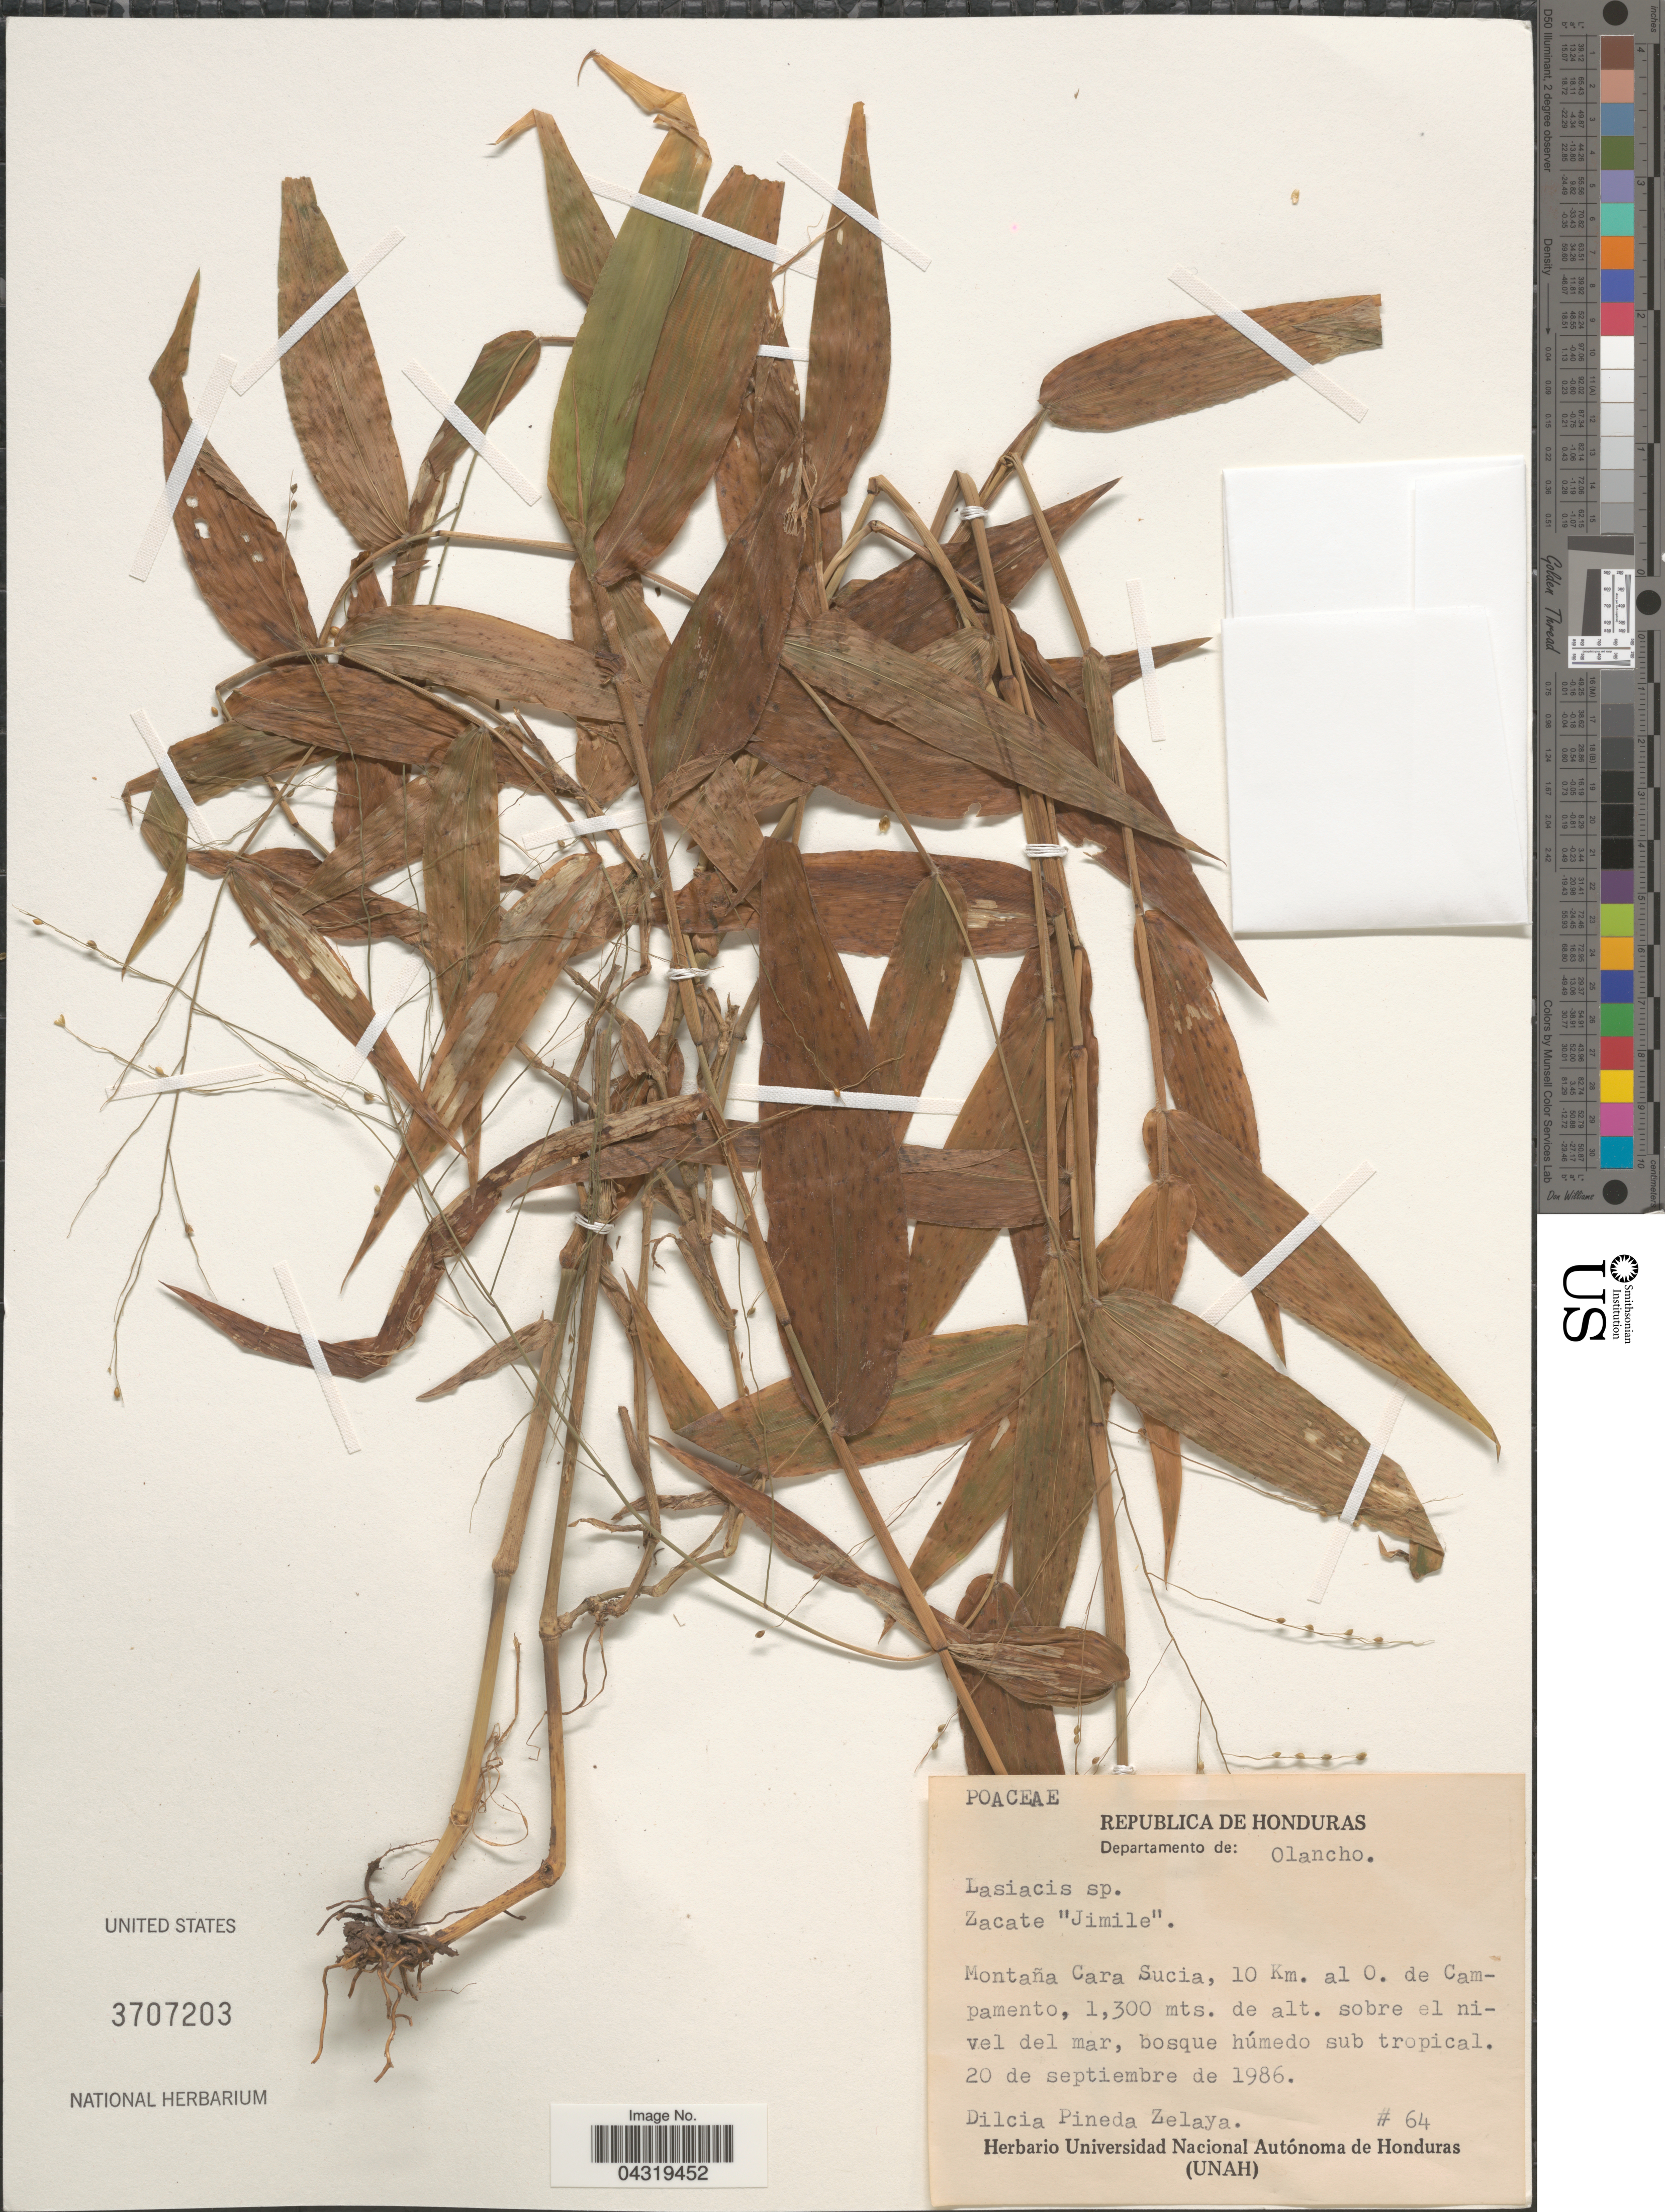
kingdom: Plantae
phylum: Tracheophyta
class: Liliopsida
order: Poales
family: Poaceae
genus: Lasiacis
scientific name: Lasiacis sp.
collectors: D. Zelaya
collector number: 64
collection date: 1986-09-20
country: Honduras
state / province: Olancho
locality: Republica de Honduras. Departamento de: Olancho. Montaña Cara Sucia, 10 Km. al O. de Campamento.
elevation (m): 1300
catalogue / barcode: US 3707203